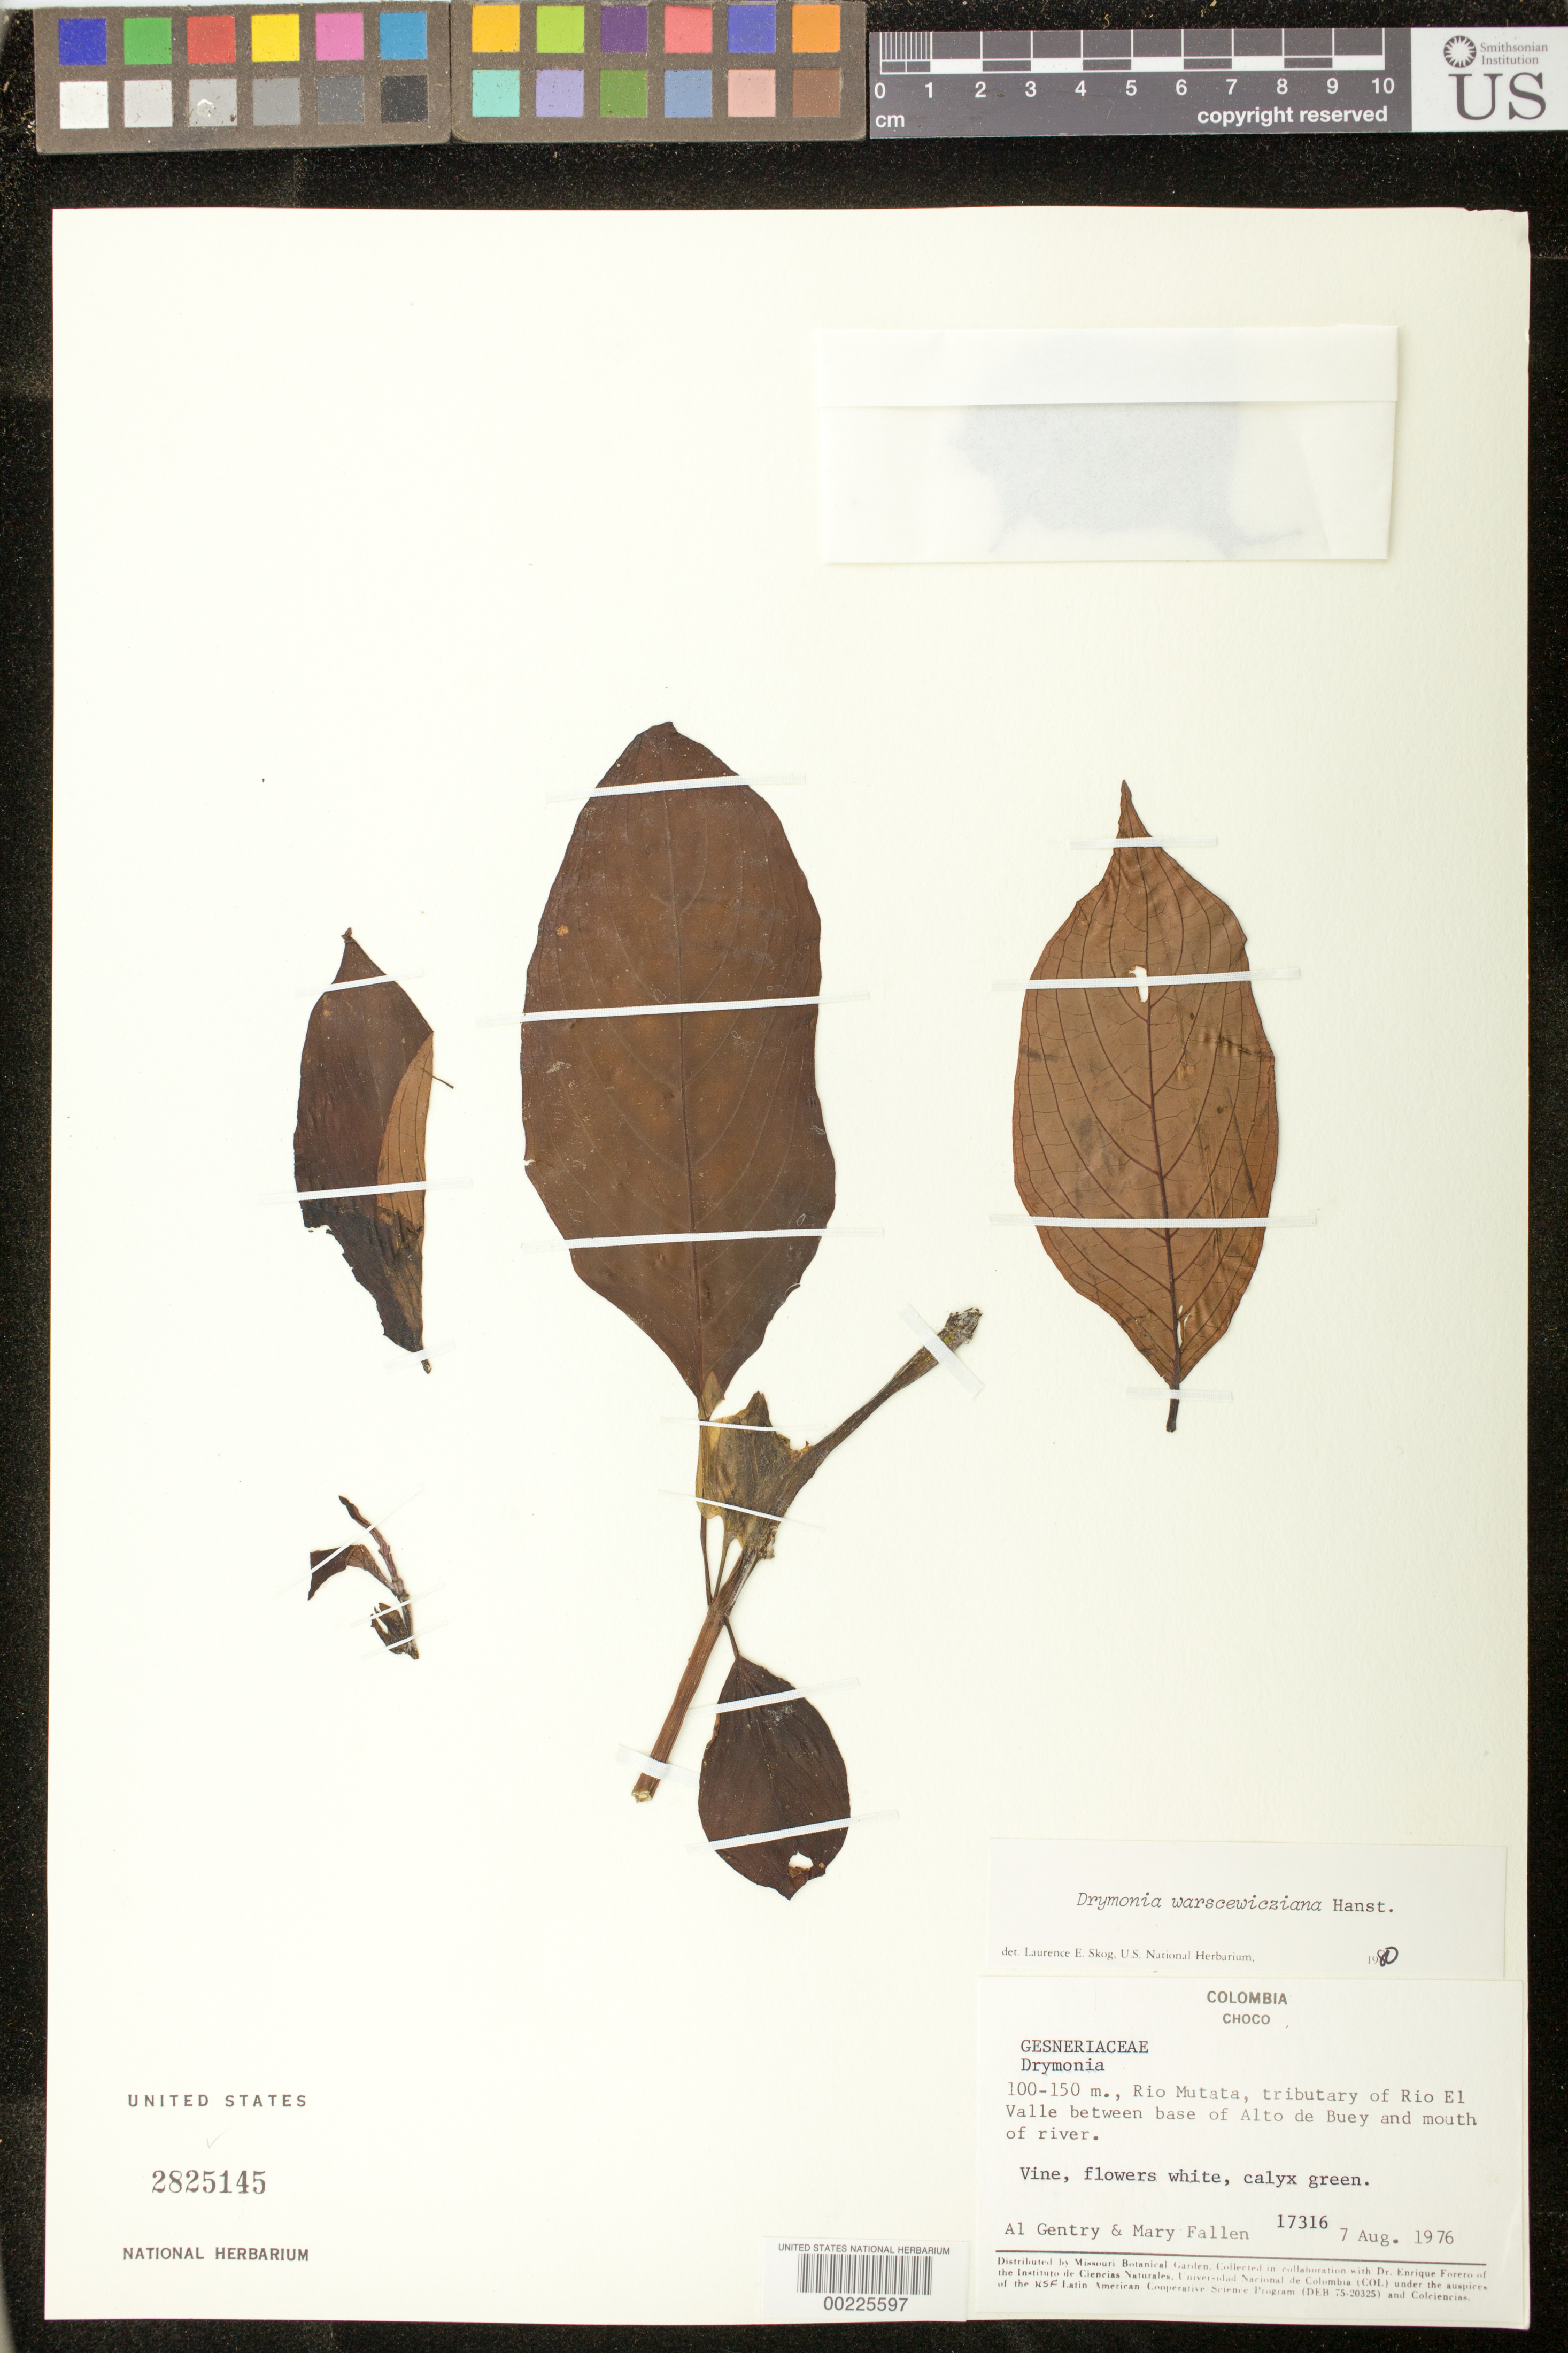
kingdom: Plantae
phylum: Tracheophyta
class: Magnoliopsida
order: Lamiales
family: Gesneriaceae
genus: Drymonia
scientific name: Drymonia warszewicziana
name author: Hanst.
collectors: A. H. Gentry & M. Fallen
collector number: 17316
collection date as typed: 07 Aug 1976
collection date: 1976-08-07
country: Colombia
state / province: Chocó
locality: Rio Mutata, tributary of Rio El Valle between base of Alto de Buey and mouth of river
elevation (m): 100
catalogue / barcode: US 2825145